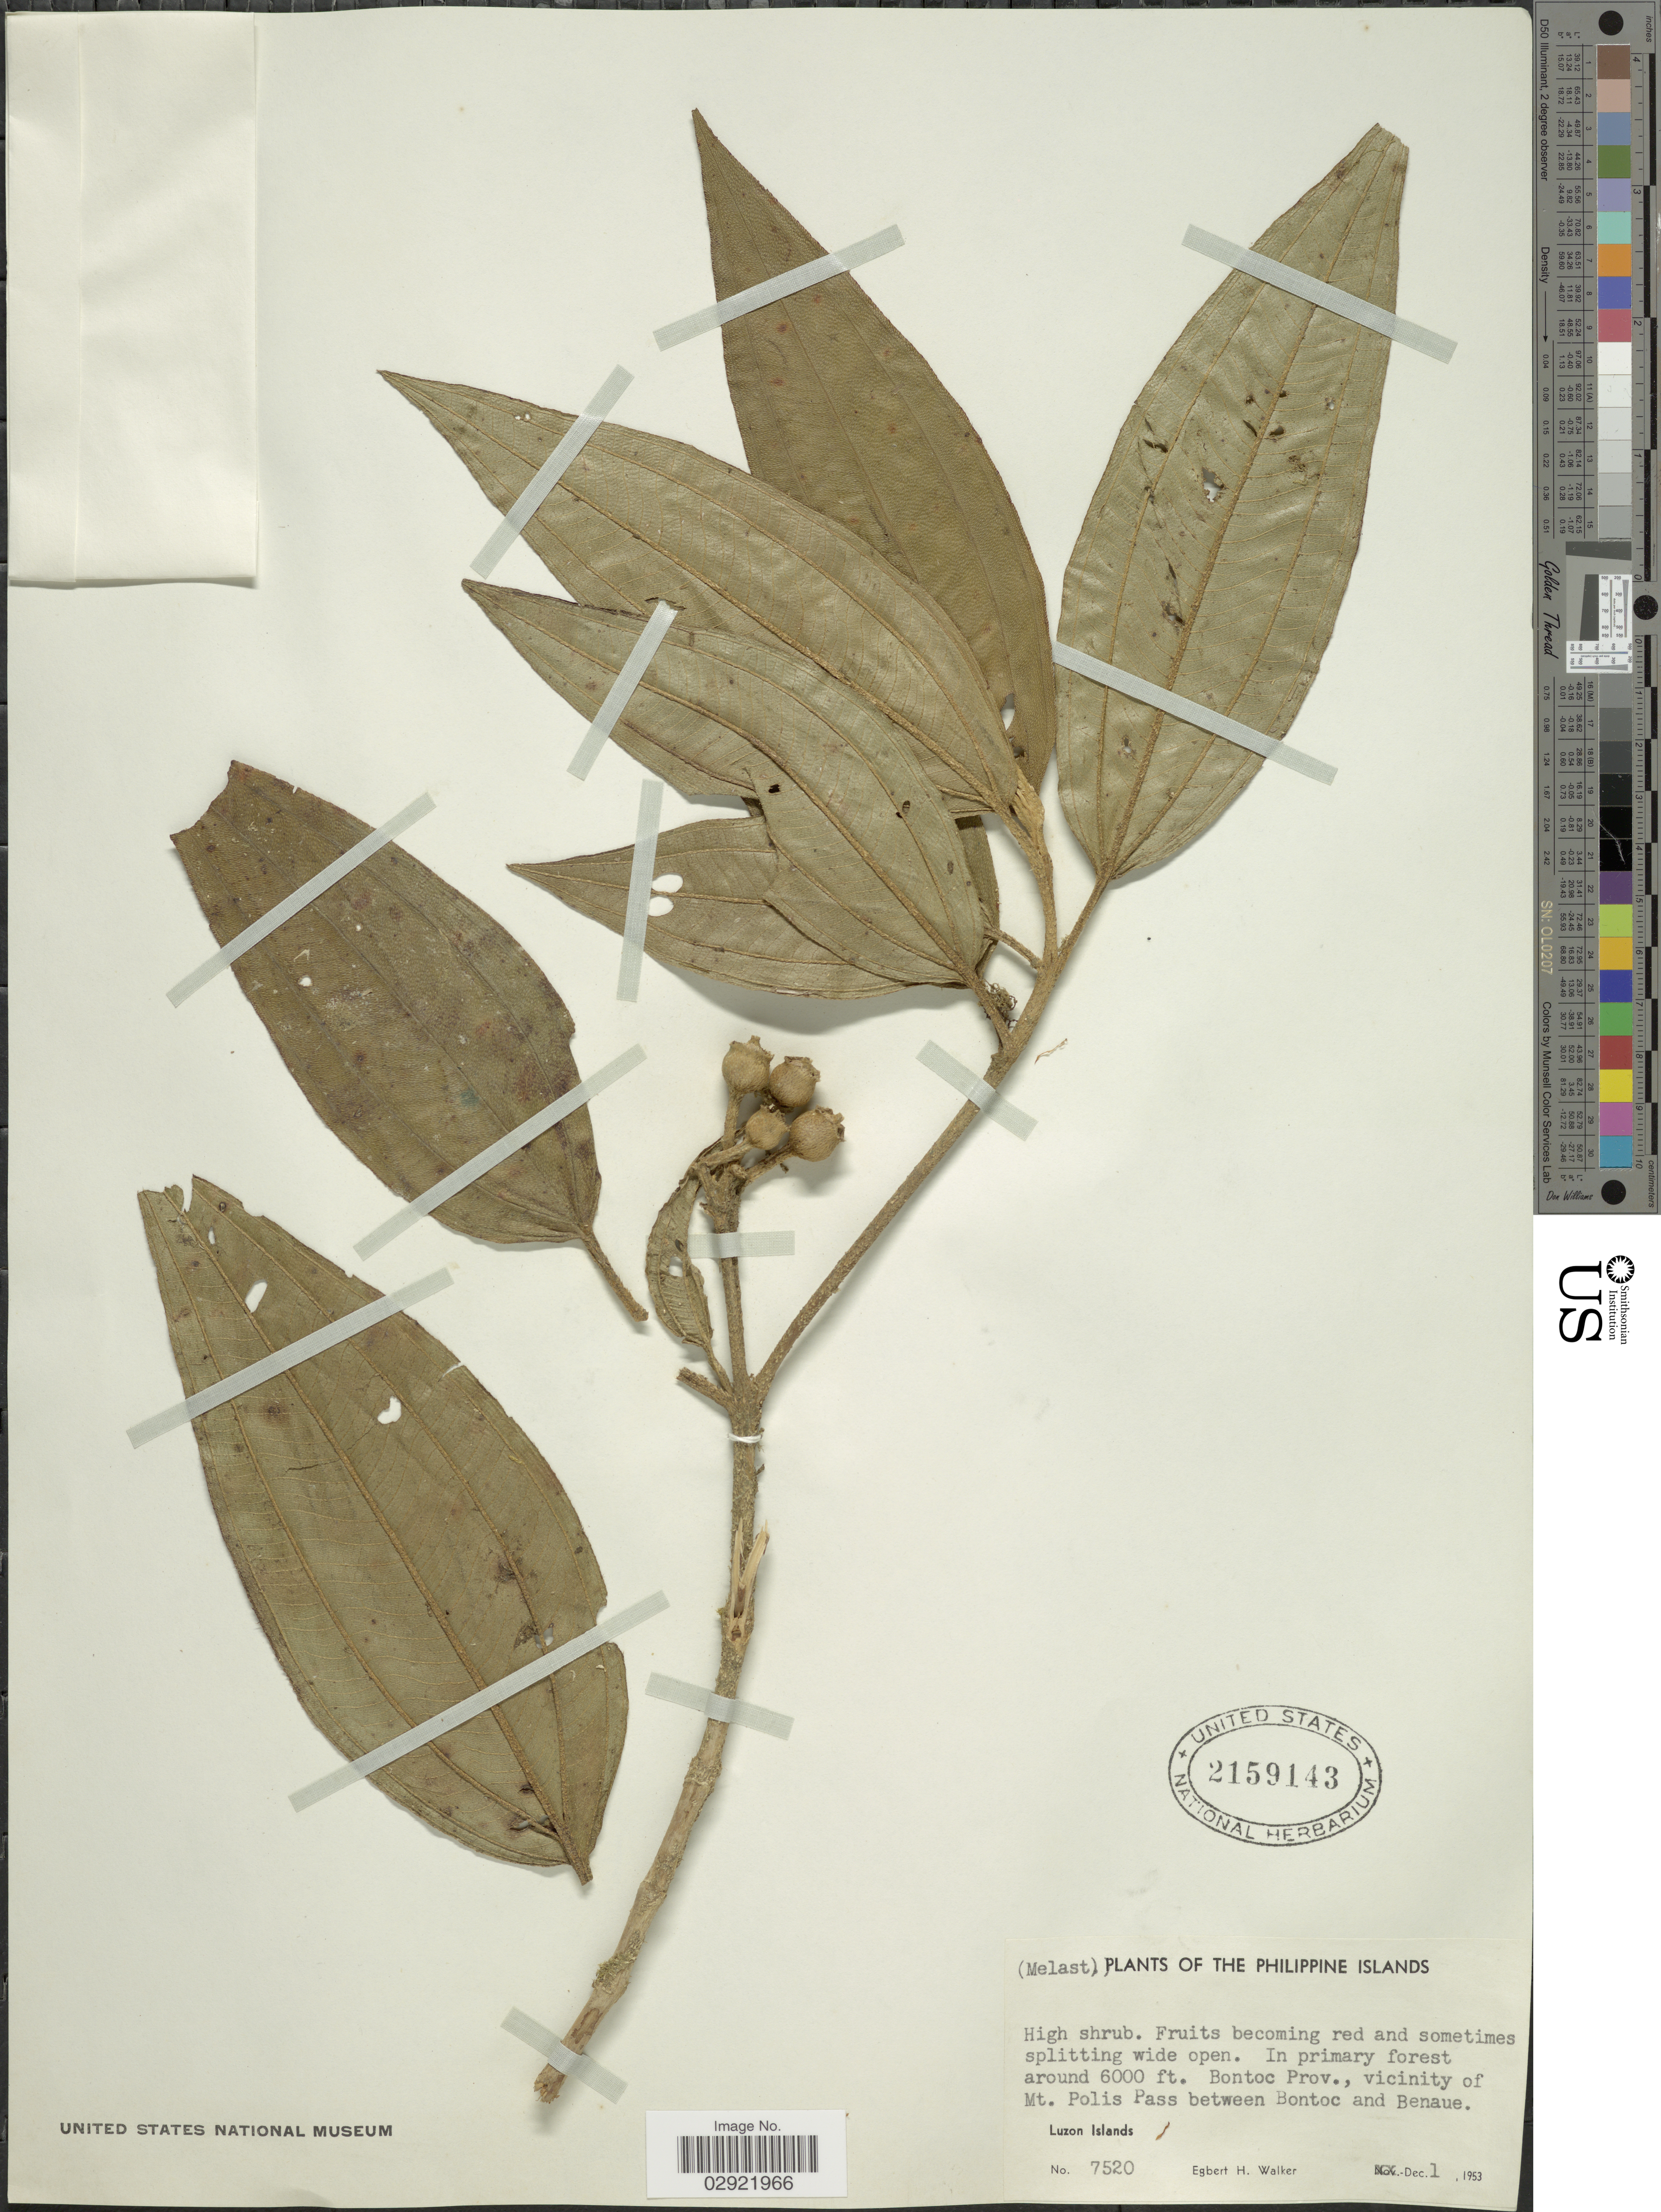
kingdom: Plantae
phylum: Tracheophyta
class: Magnoliopsida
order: Myrtales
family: Melastomataceae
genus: Melastoma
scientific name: Melastoma sp.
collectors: E. H. Walker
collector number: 7520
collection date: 1953-12-01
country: Philippines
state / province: Cordillera (Administrative Region)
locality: Bontoc Prov., vicinity of Mt. Polis Pass between Bontoc and Benaue. Luzon Islands.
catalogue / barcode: US 2159143